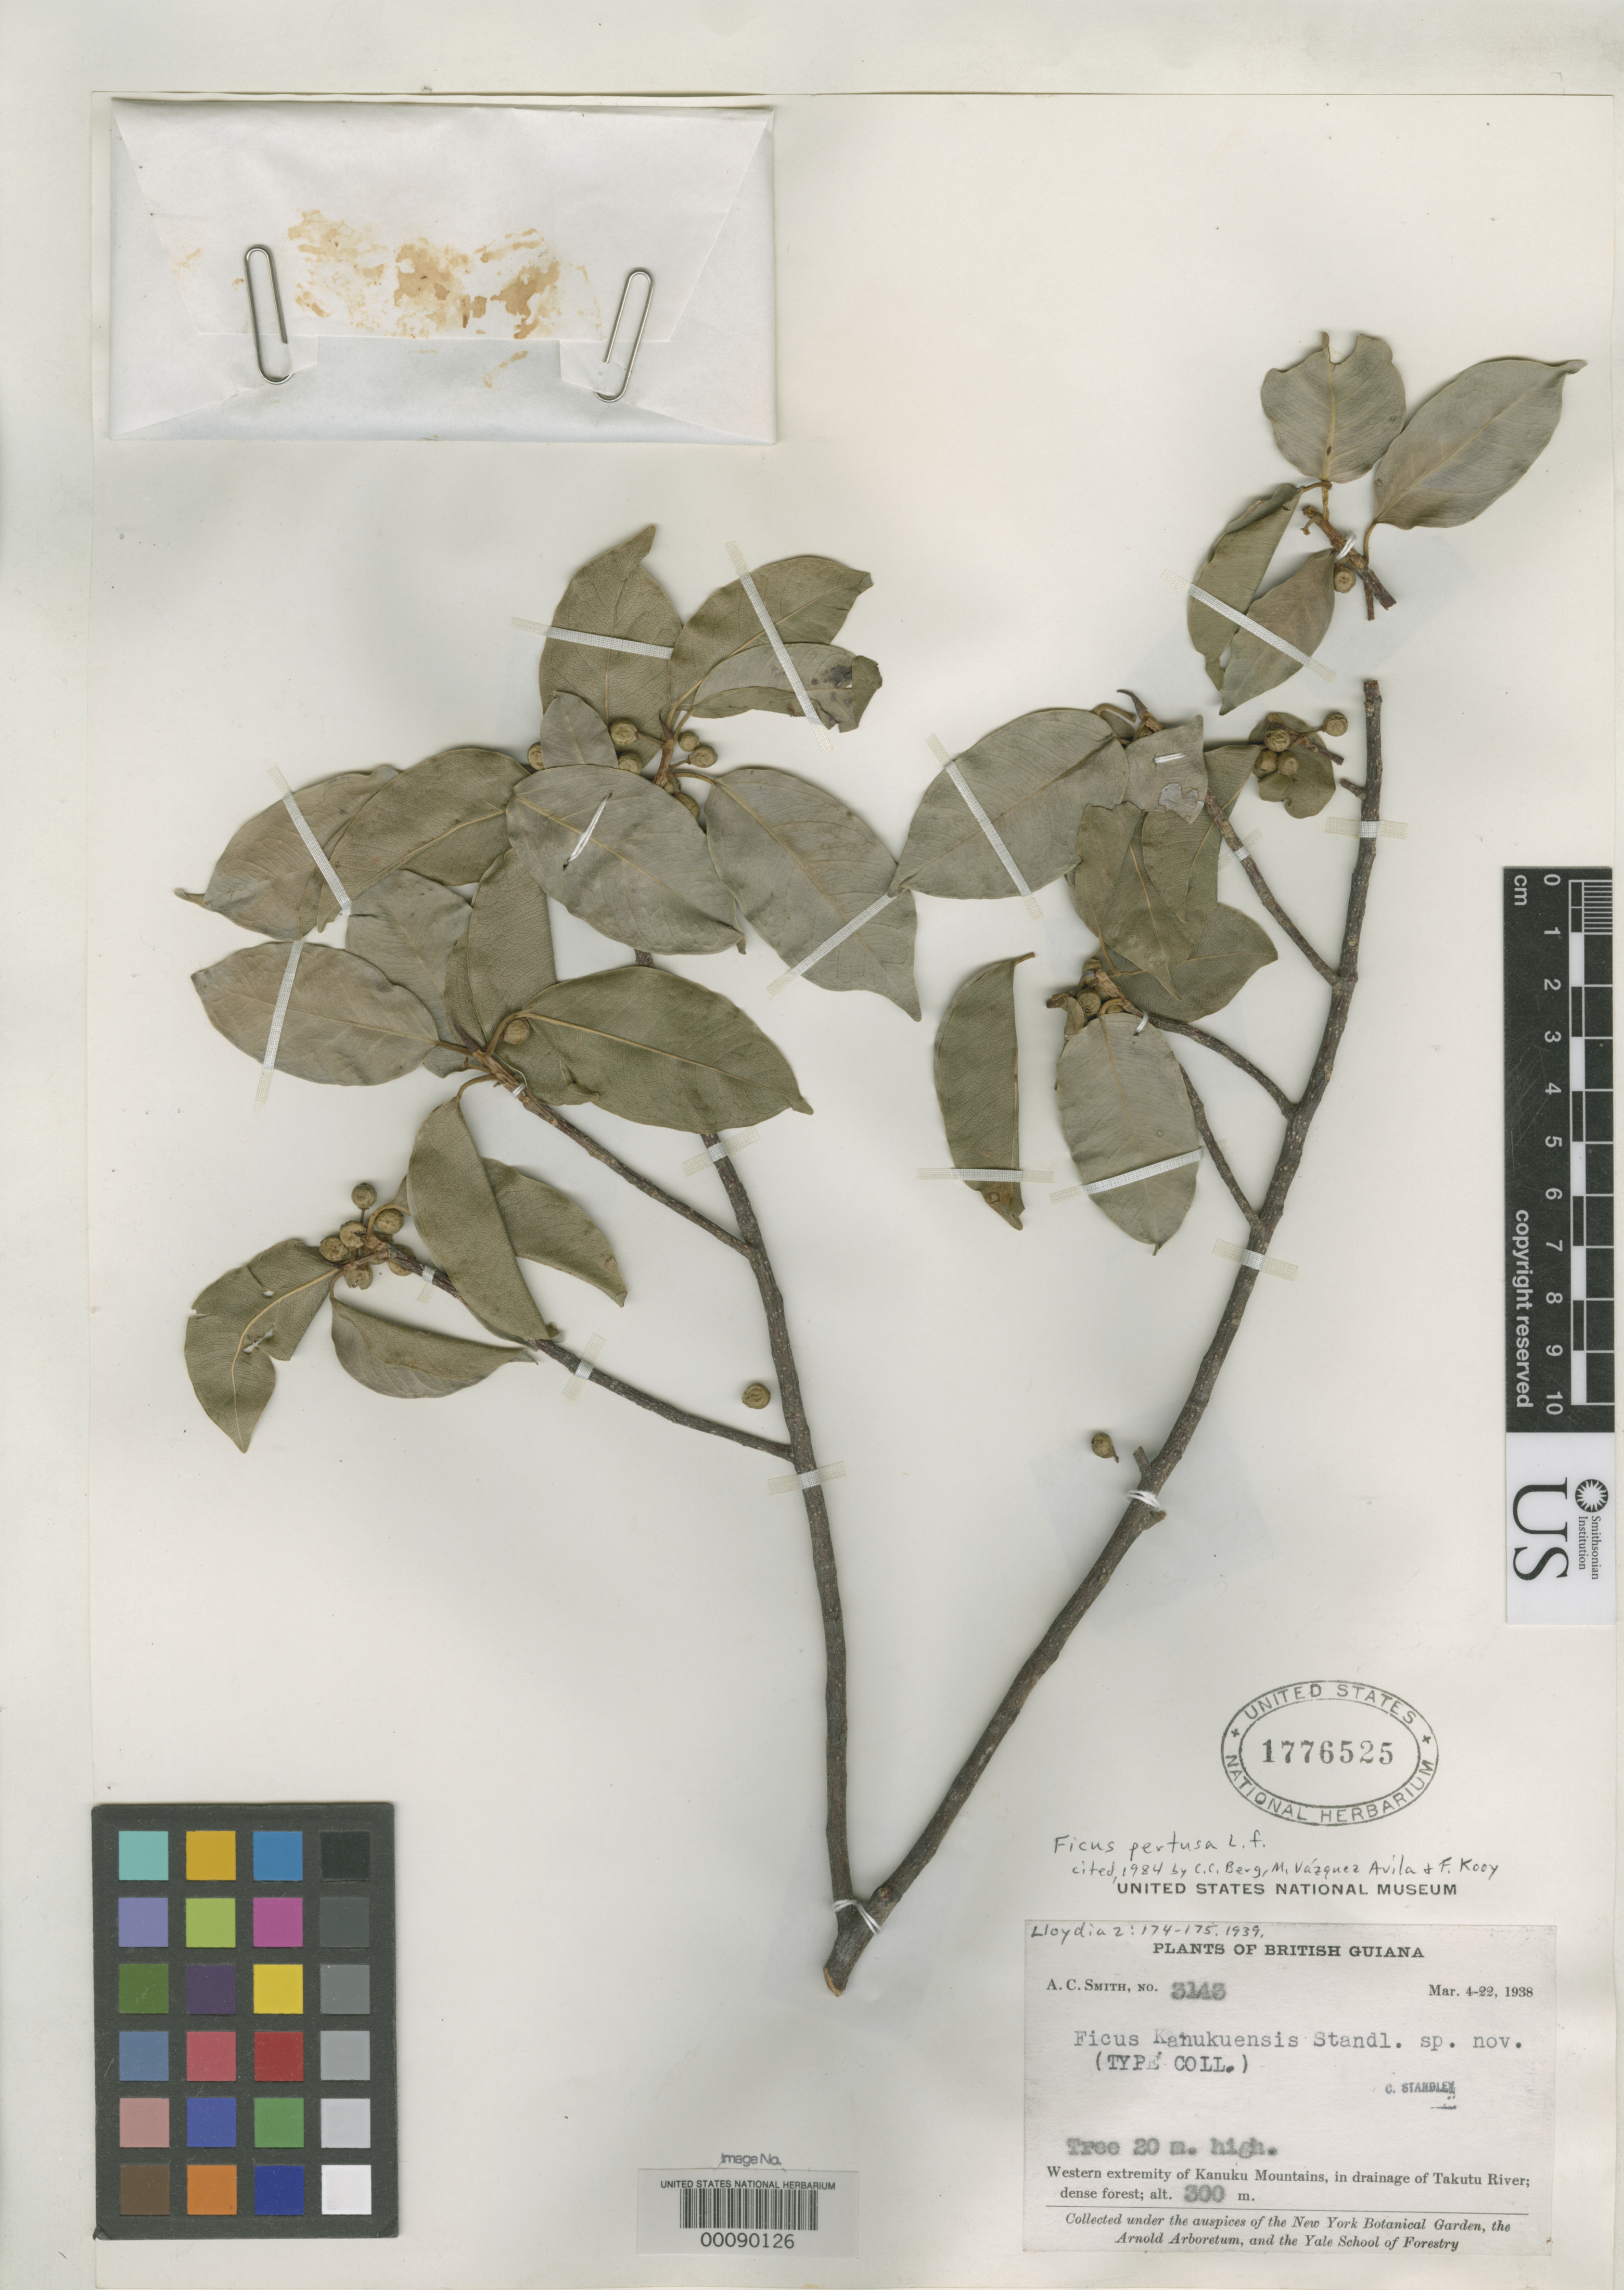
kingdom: Plantae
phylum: Tracheophyta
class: Magnoliopsida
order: Rosales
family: Moraceae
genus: Ficus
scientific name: Ficus kanukuensis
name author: Standl.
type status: Type Collection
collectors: A. C. Smith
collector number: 3143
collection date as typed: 07 Mar 1938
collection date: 1938-03-07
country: Guyana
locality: Kanuku Mts., drainage of Takutu River.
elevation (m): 300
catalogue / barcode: US 1776525